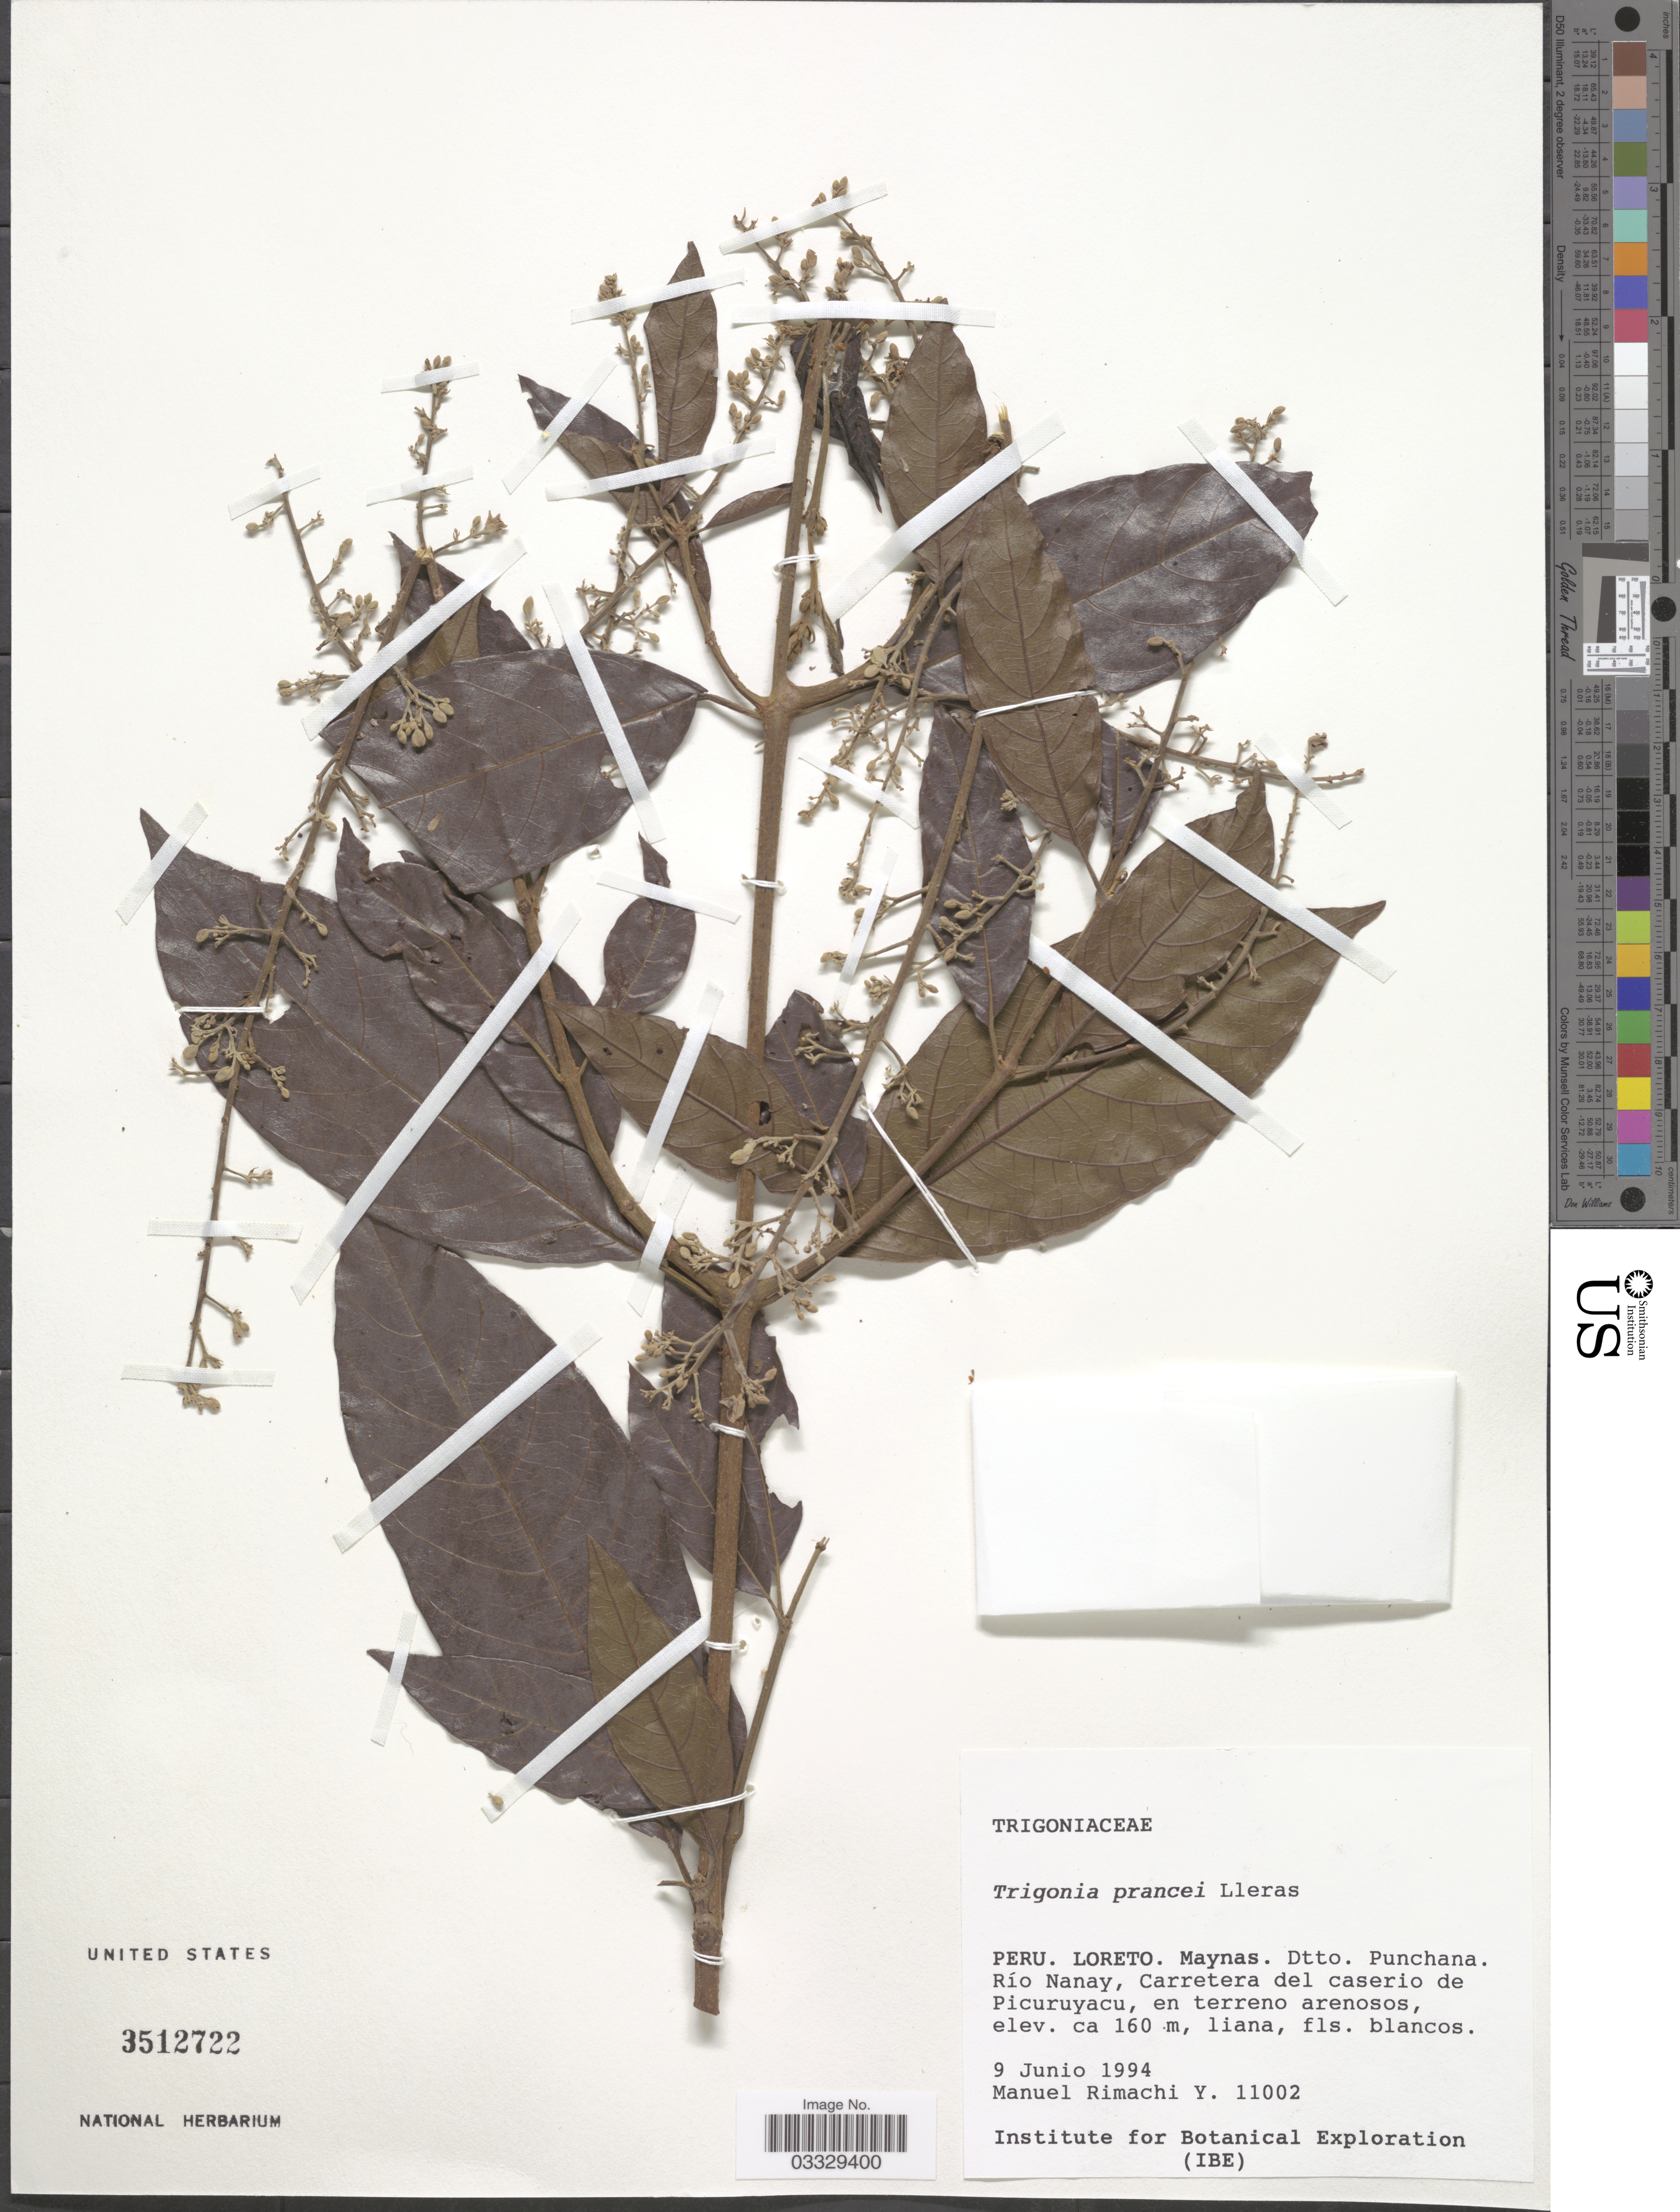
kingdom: Plantae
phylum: Tracheophyta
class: Magnoliopsida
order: Malpighiales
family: Trigoniaceae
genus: Trigonia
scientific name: Trigonia prancei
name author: Lleras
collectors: M. Rimachi Y.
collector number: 11002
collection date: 1994-06-09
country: Peru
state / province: Loreto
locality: Maynas. Dtto. Punchana. Río Nanay, Carretera del caserio de Picuruyacu, en terreno arenosos.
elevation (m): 160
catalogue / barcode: US 3512722